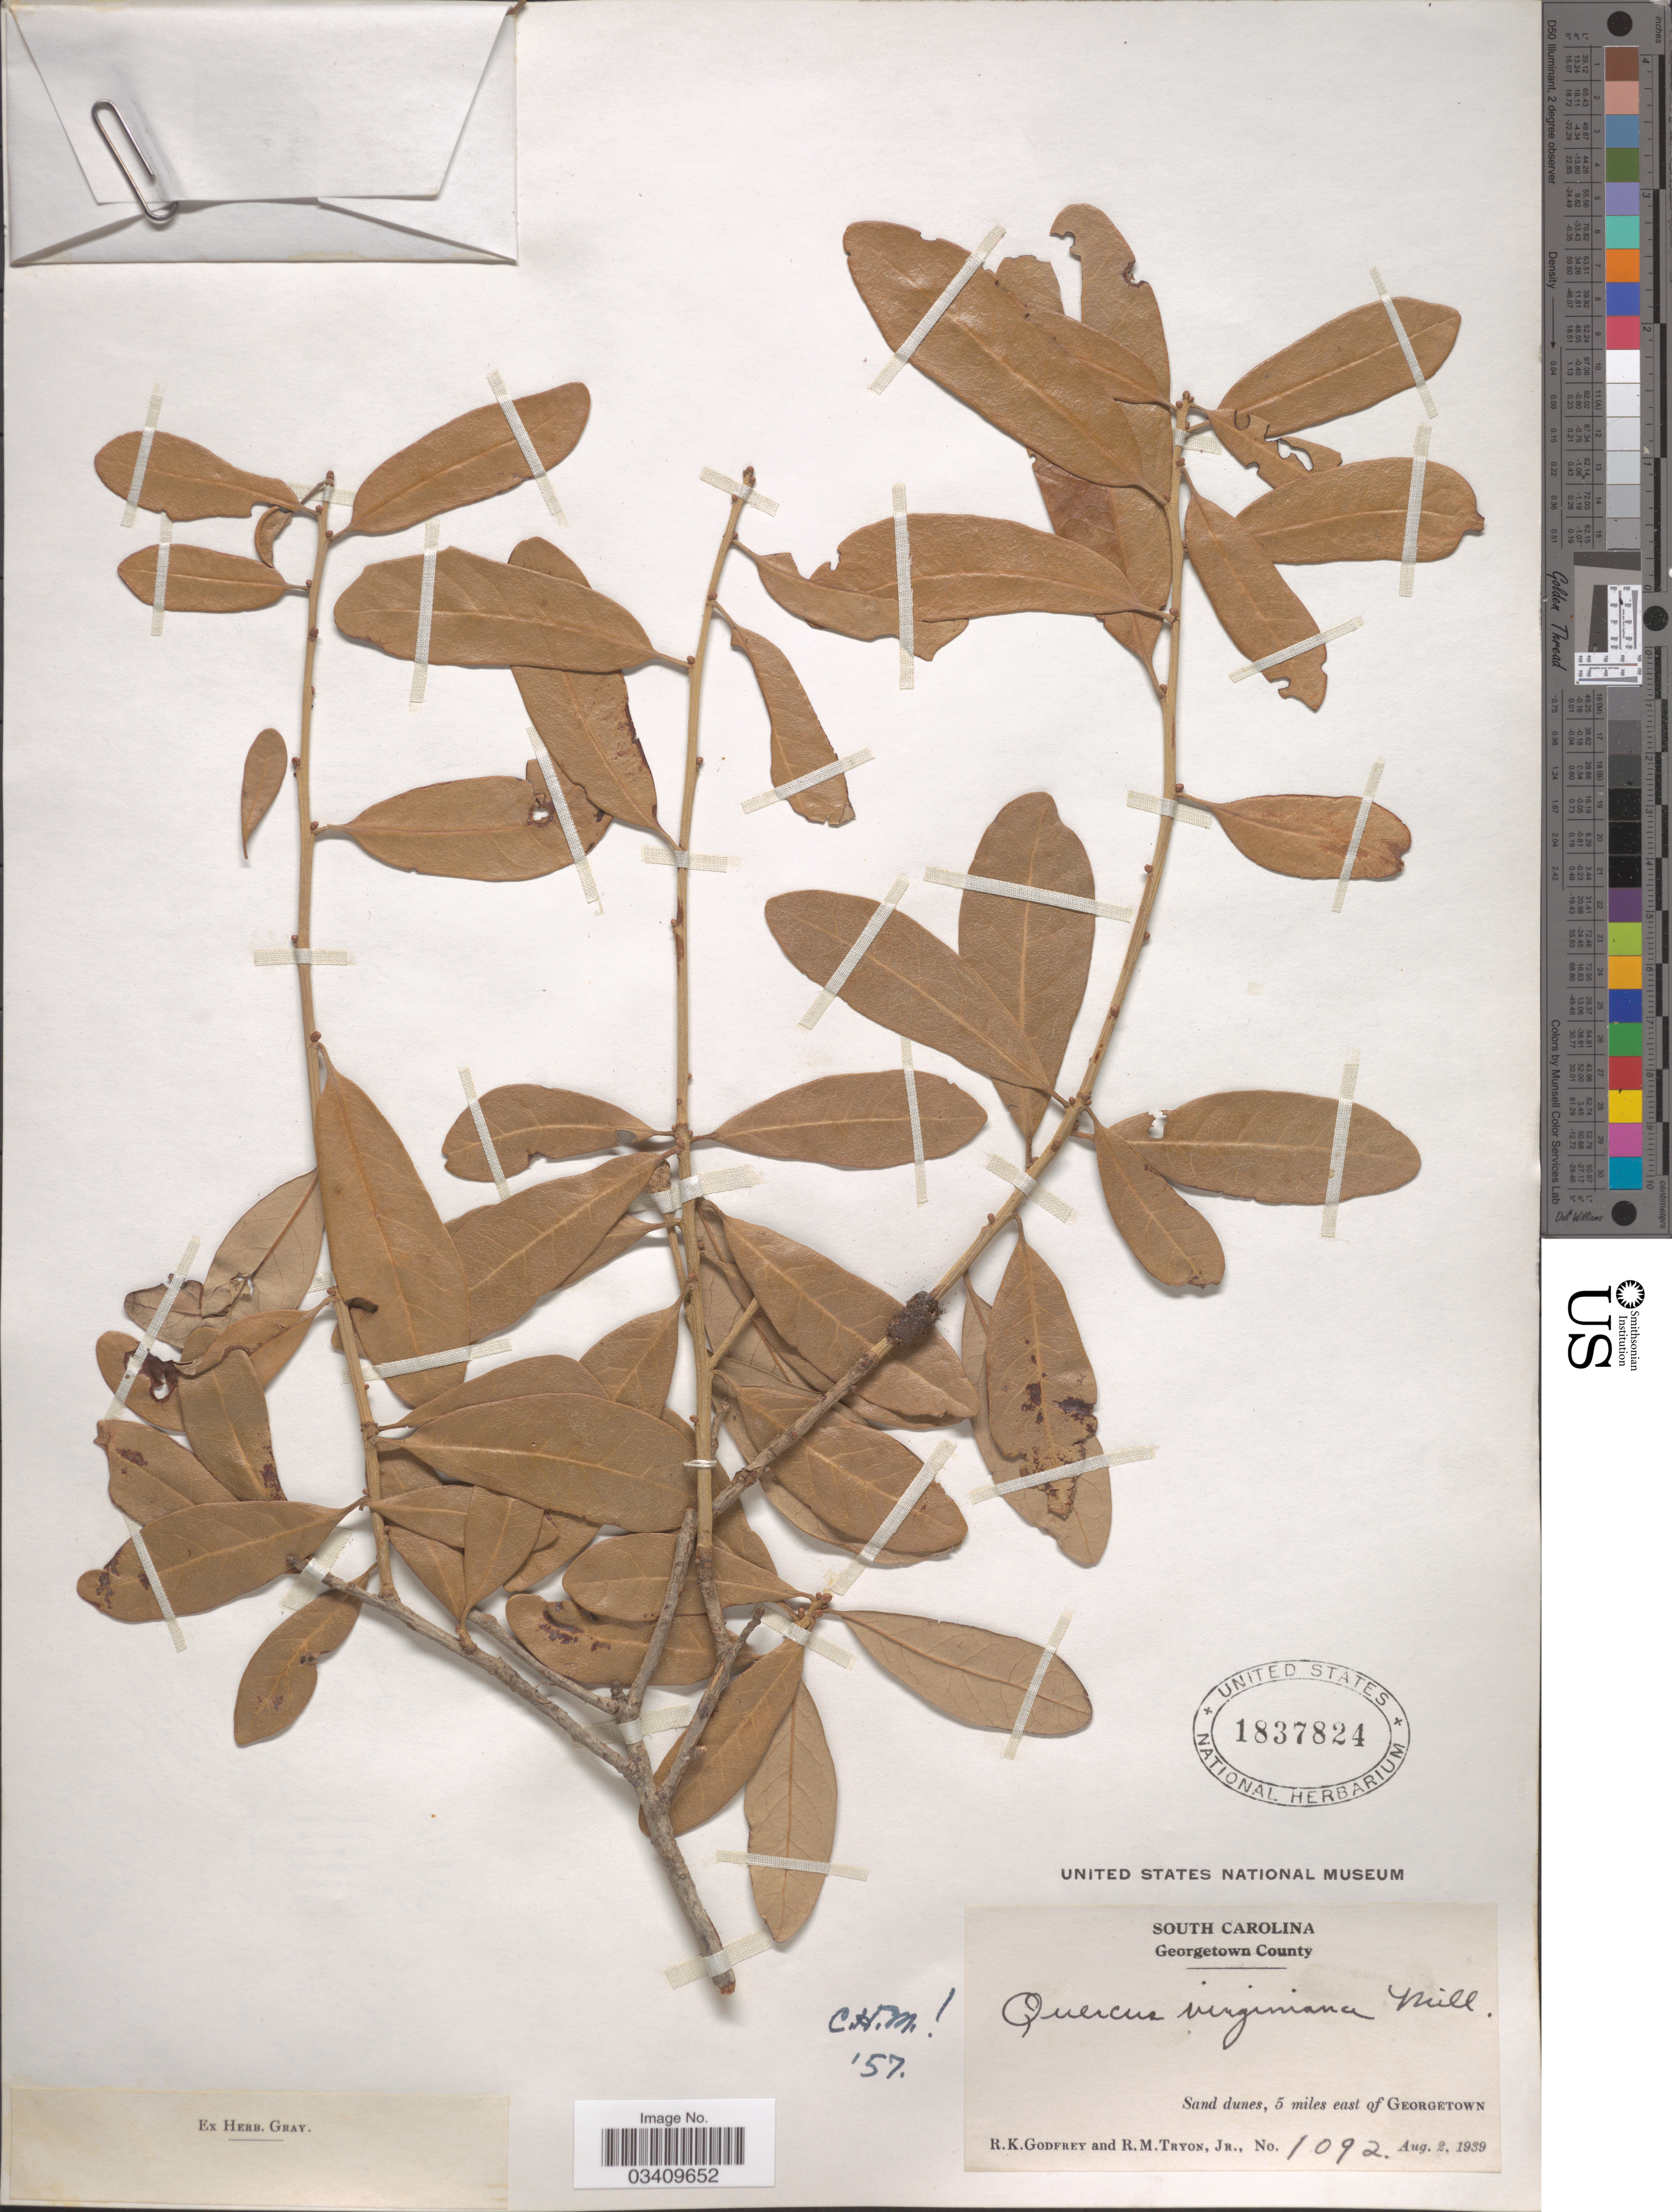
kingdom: Plantae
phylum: Tracheophyta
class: Magnoliopsida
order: Fagales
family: Fagaceae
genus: Quercus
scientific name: Quercus virginiana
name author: Mill.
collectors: R. K. Godfrey & R. Tryon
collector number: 1092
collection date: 1939-08-02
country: United States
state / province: South Carolina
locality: Georgetown County. Sand dunes, 5 miles east of Georgetown.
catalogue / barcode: US 1837824